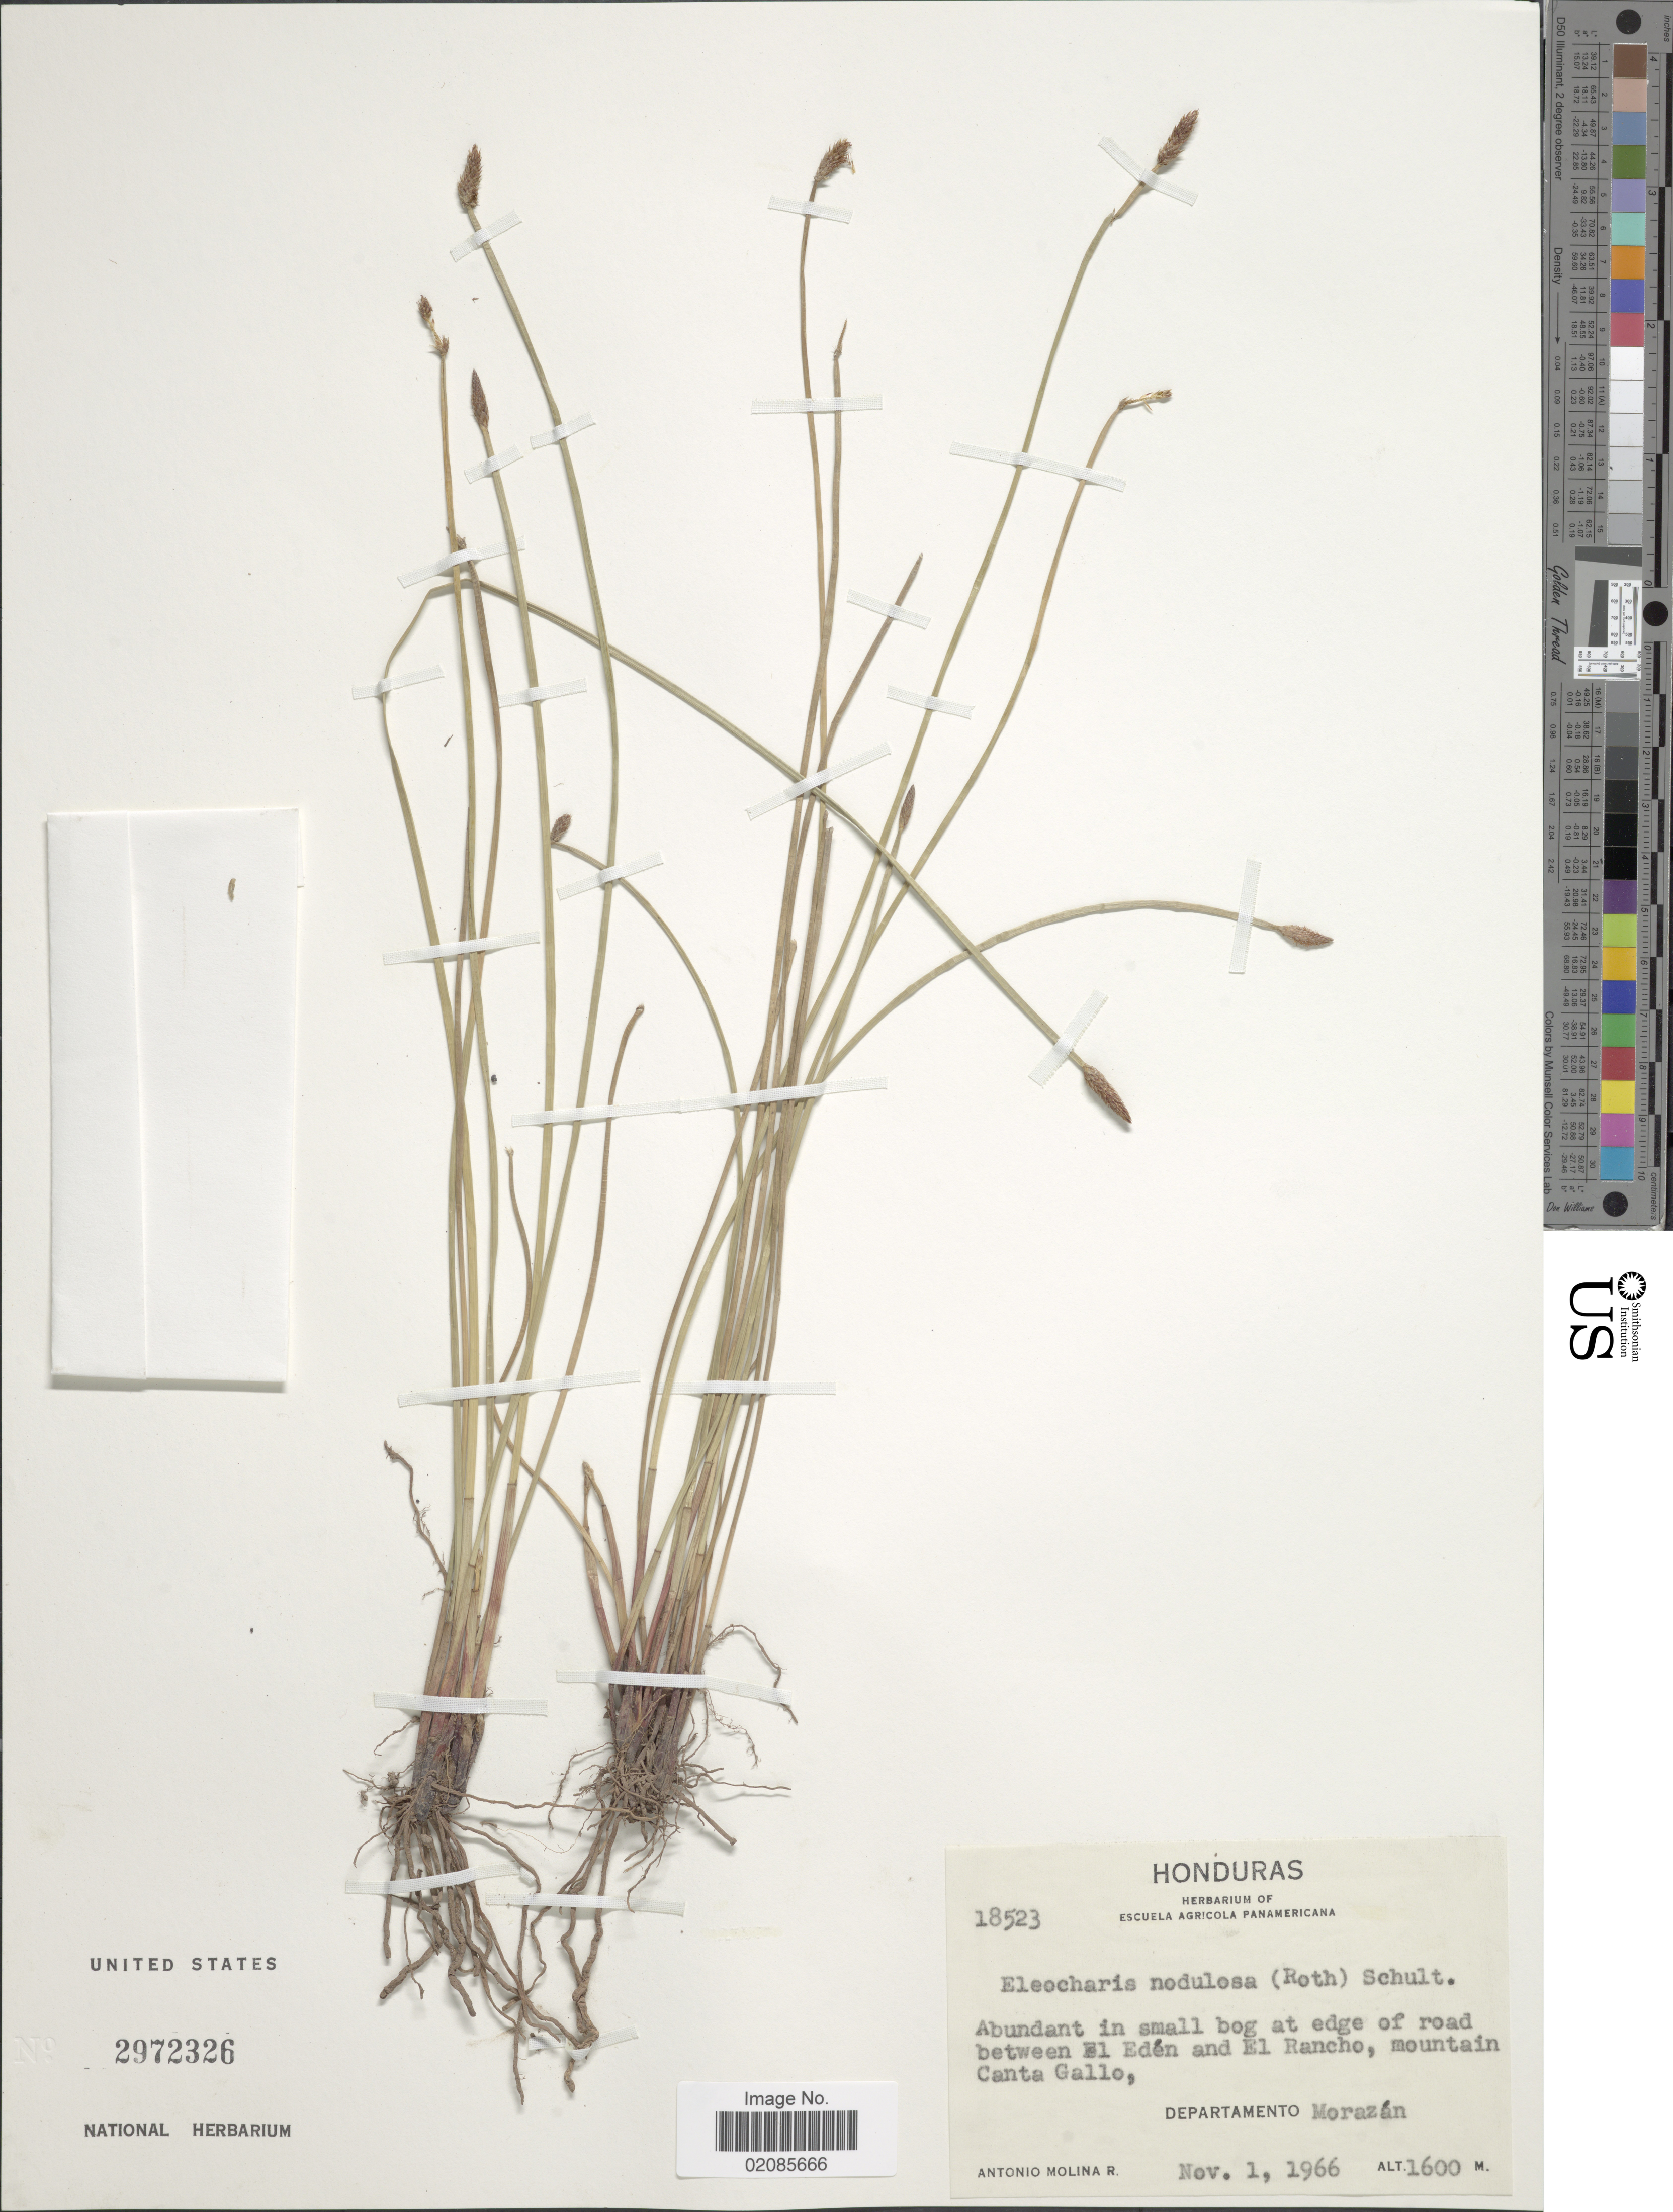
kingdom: Plantae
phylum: Tracheophyta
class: Liliopsida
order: Poales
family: Cyperaceae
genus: Eleocharis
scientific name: Eleocharis montana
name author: (Kunth) Roem. & Schult.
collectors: A. Molina R.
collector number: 18523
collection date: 1966-11-01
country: Honduras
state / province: Fco. Morazán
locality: Abundant in small bog at edge of road between Eden and El Rancho, mountain Canta Gallo, Department Morazan.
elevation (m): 1600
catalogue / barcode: US 2972326